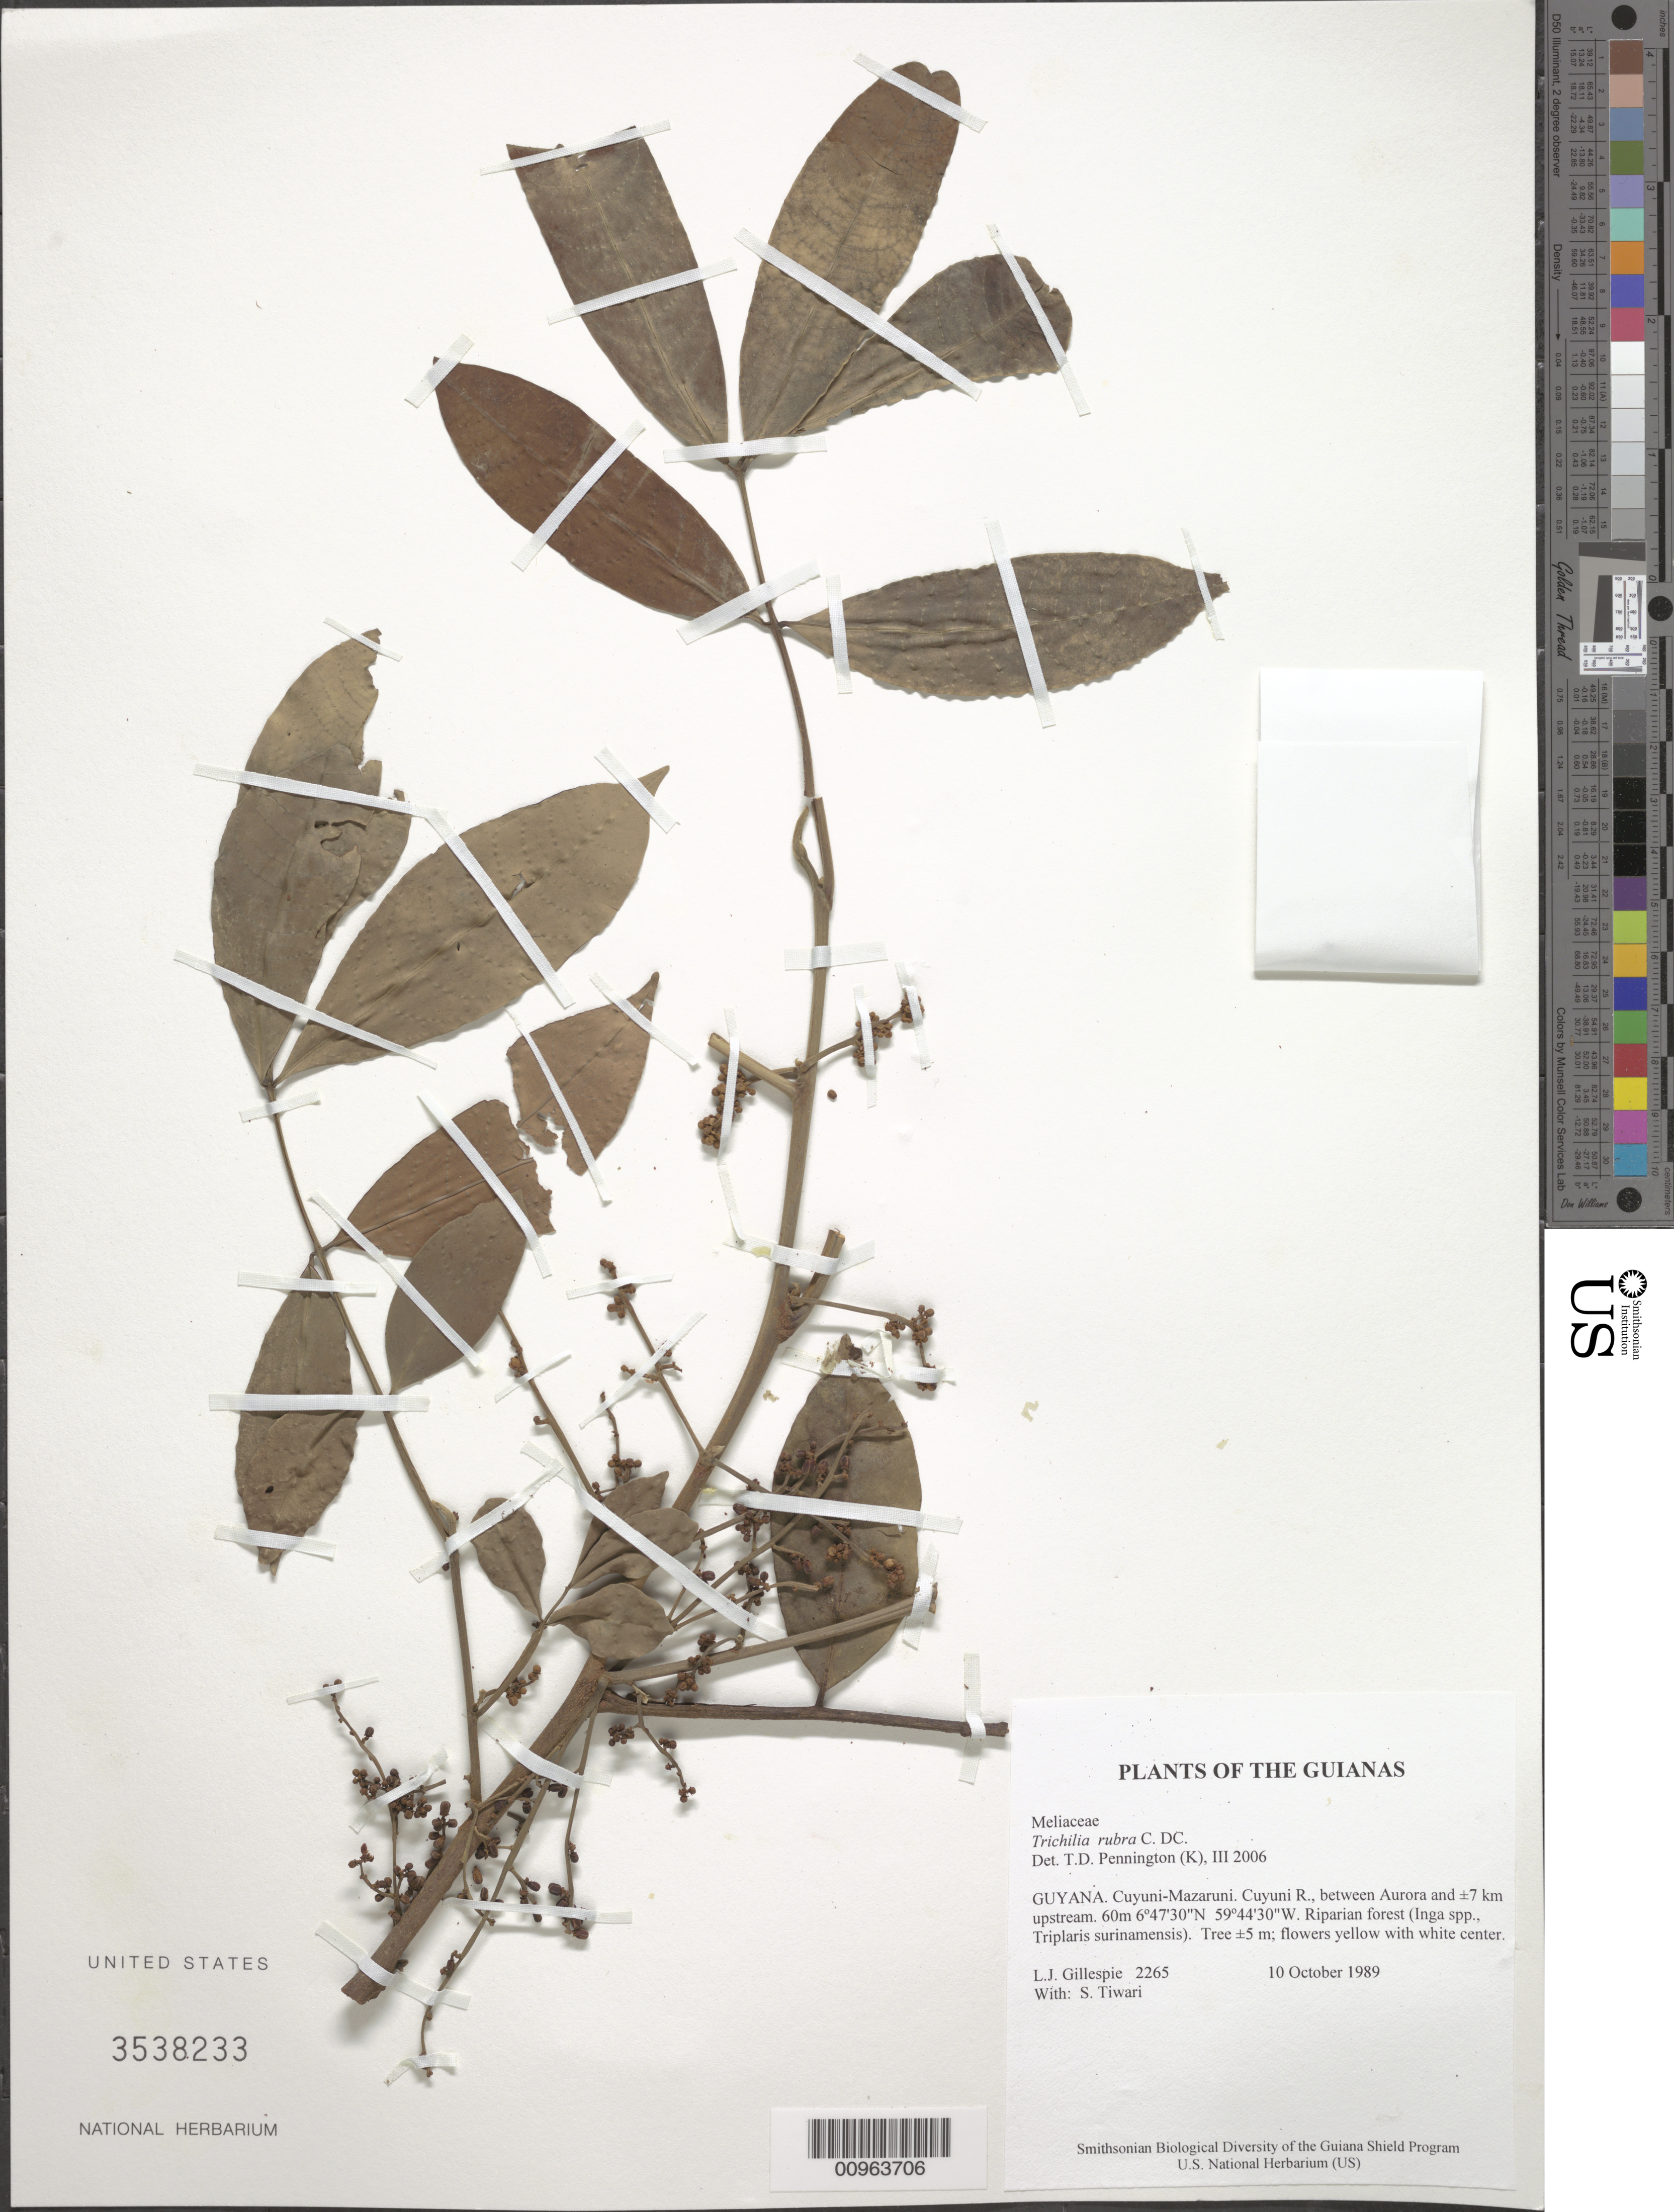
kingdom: Plantae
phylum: Tracheophyta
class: Magnoliopsida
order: Sapindales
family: Meliaceae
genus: Trichilia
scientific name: Trichilia rubra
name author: C. DC.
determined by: Pennington, T. D., (K)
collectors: L. J. Gillespie & S. Tiwari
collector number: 2265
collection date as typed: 10 October 1989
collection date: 1989-10-10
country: Guyana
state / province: Cuyuni-Mazaruni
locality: Cuyuni R., between Aurora and ±7 km upstream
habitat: Riparian forest (Inga spp., Triplaris surinamensis)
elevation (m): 60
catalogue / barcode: US 3538233